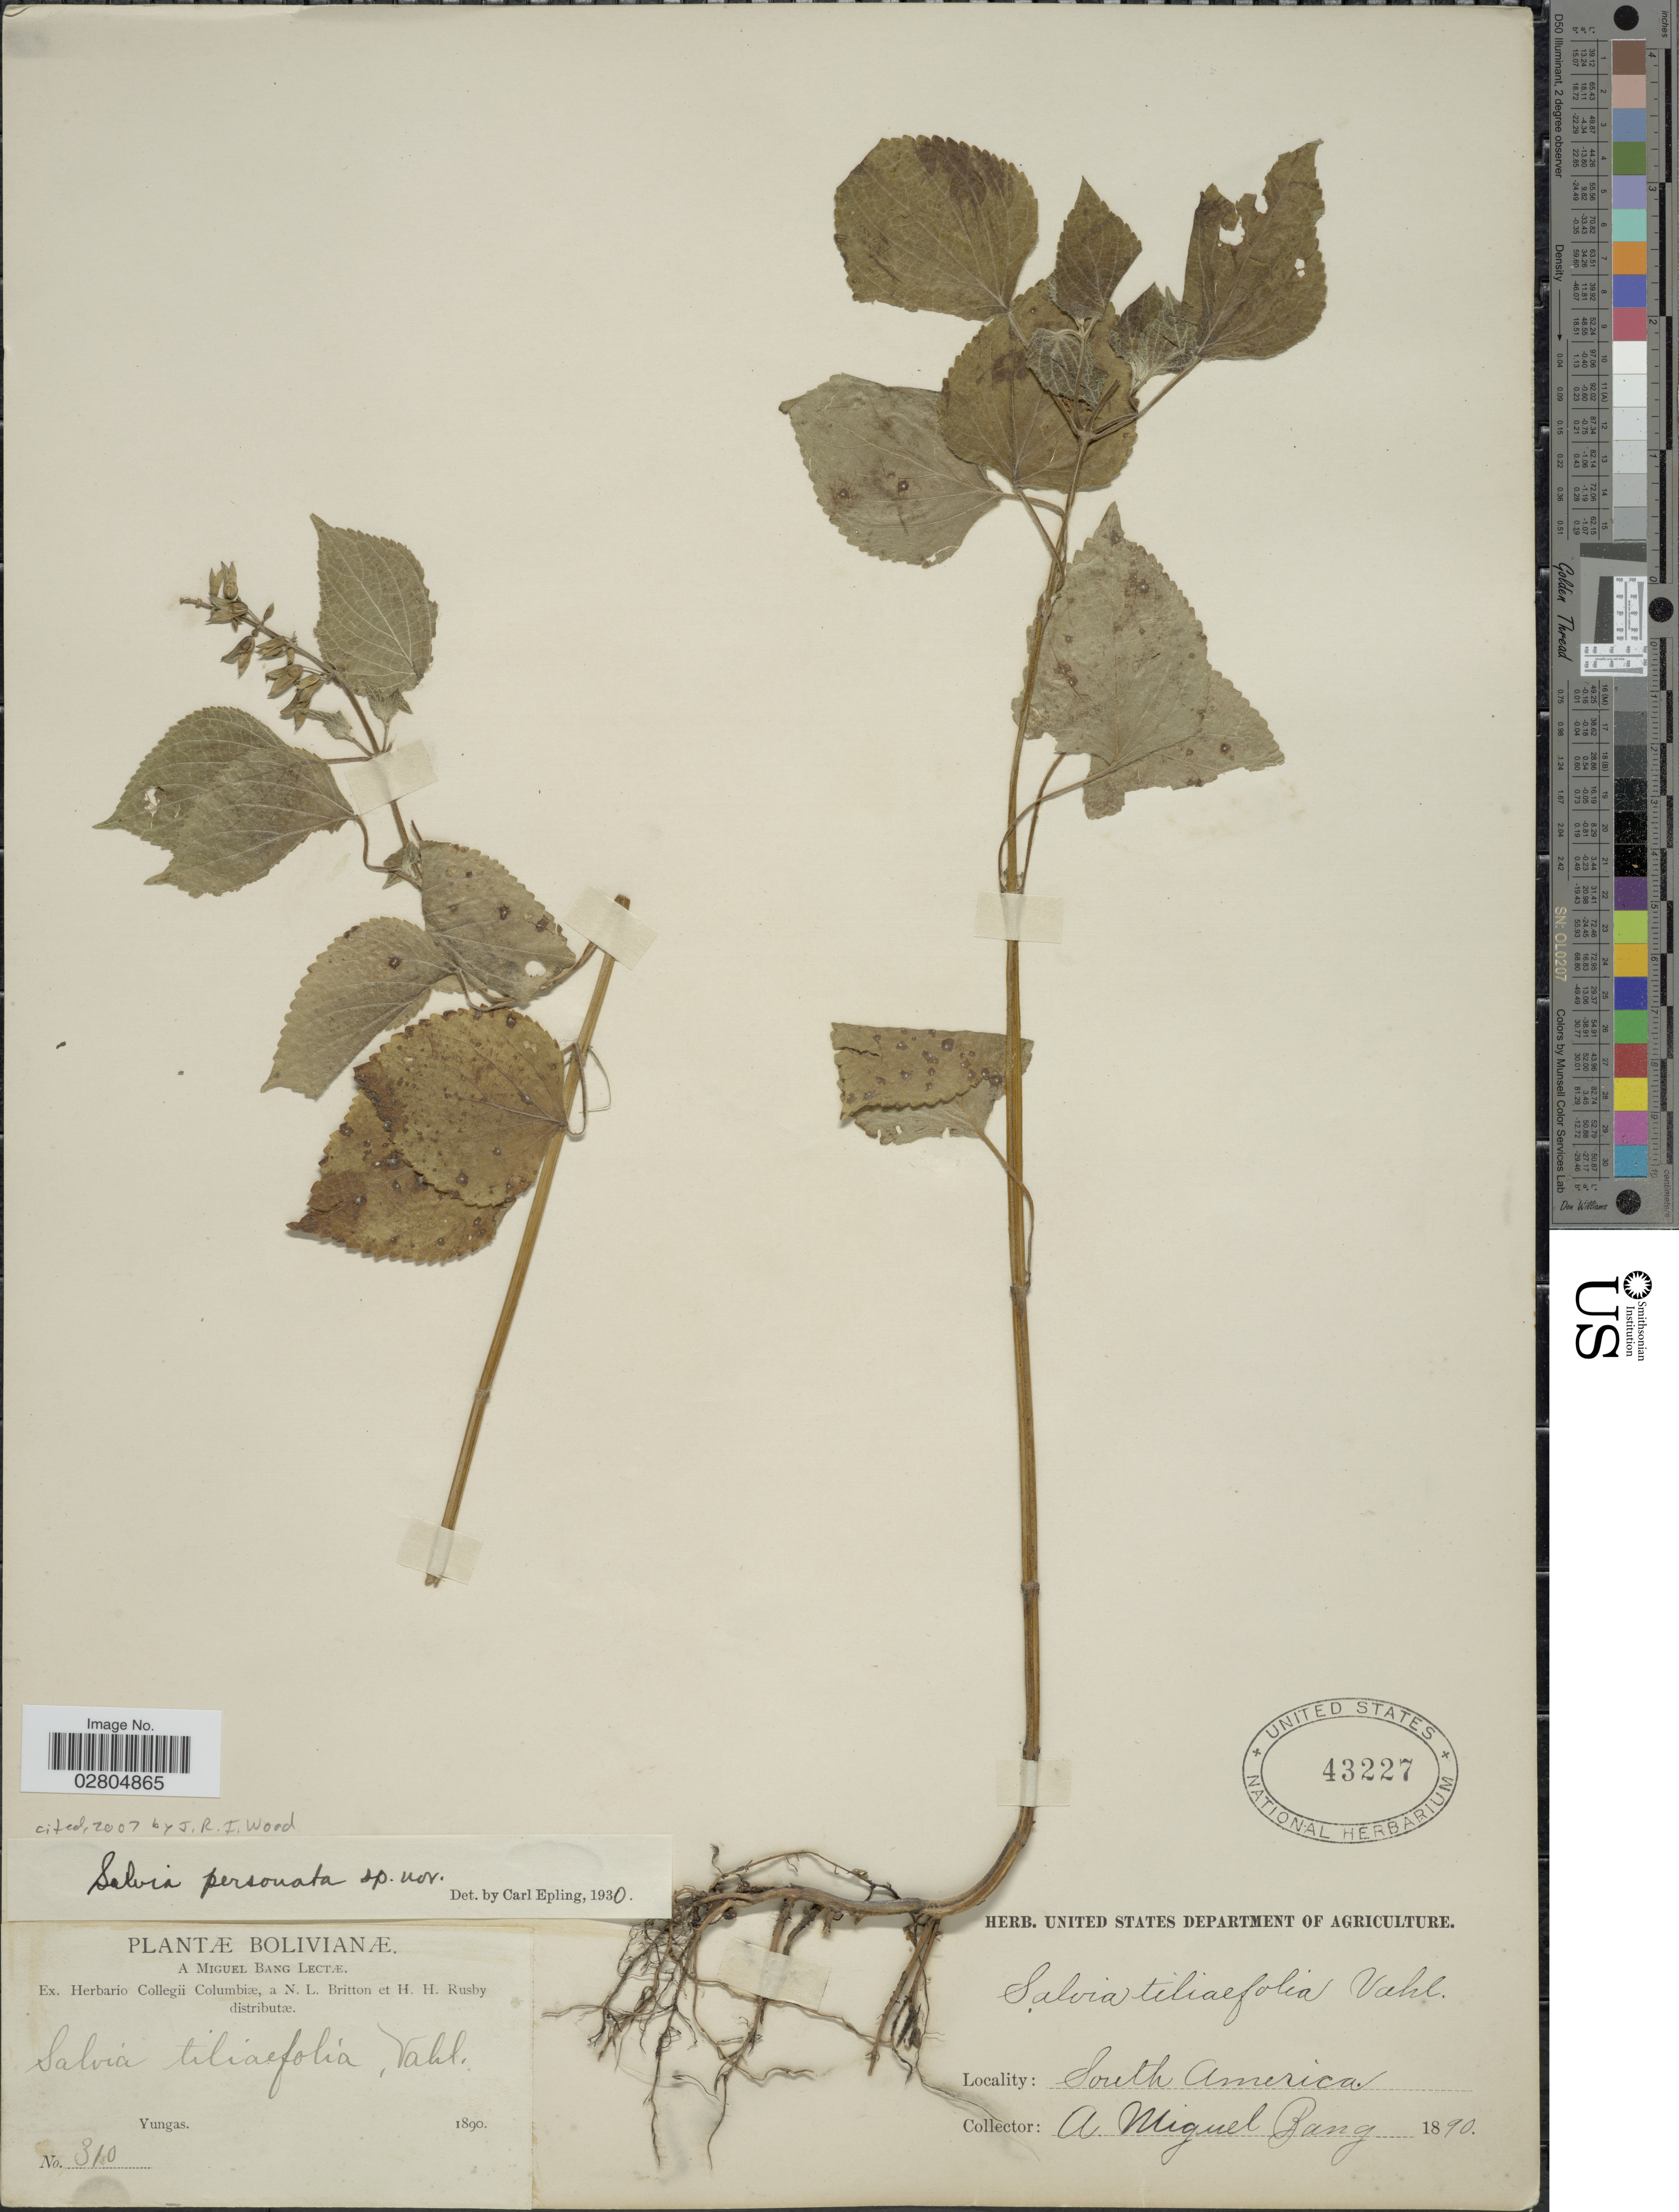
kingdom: Plantae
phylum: Tracheophyta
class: Magnoliopsida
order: Lamiales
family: Lamiaceae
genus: Salvia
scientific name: Salvia personata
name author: Epling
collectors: M. Bang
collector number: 310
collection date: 1890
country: Bolivia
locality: Yungas.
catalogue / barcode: US 43227